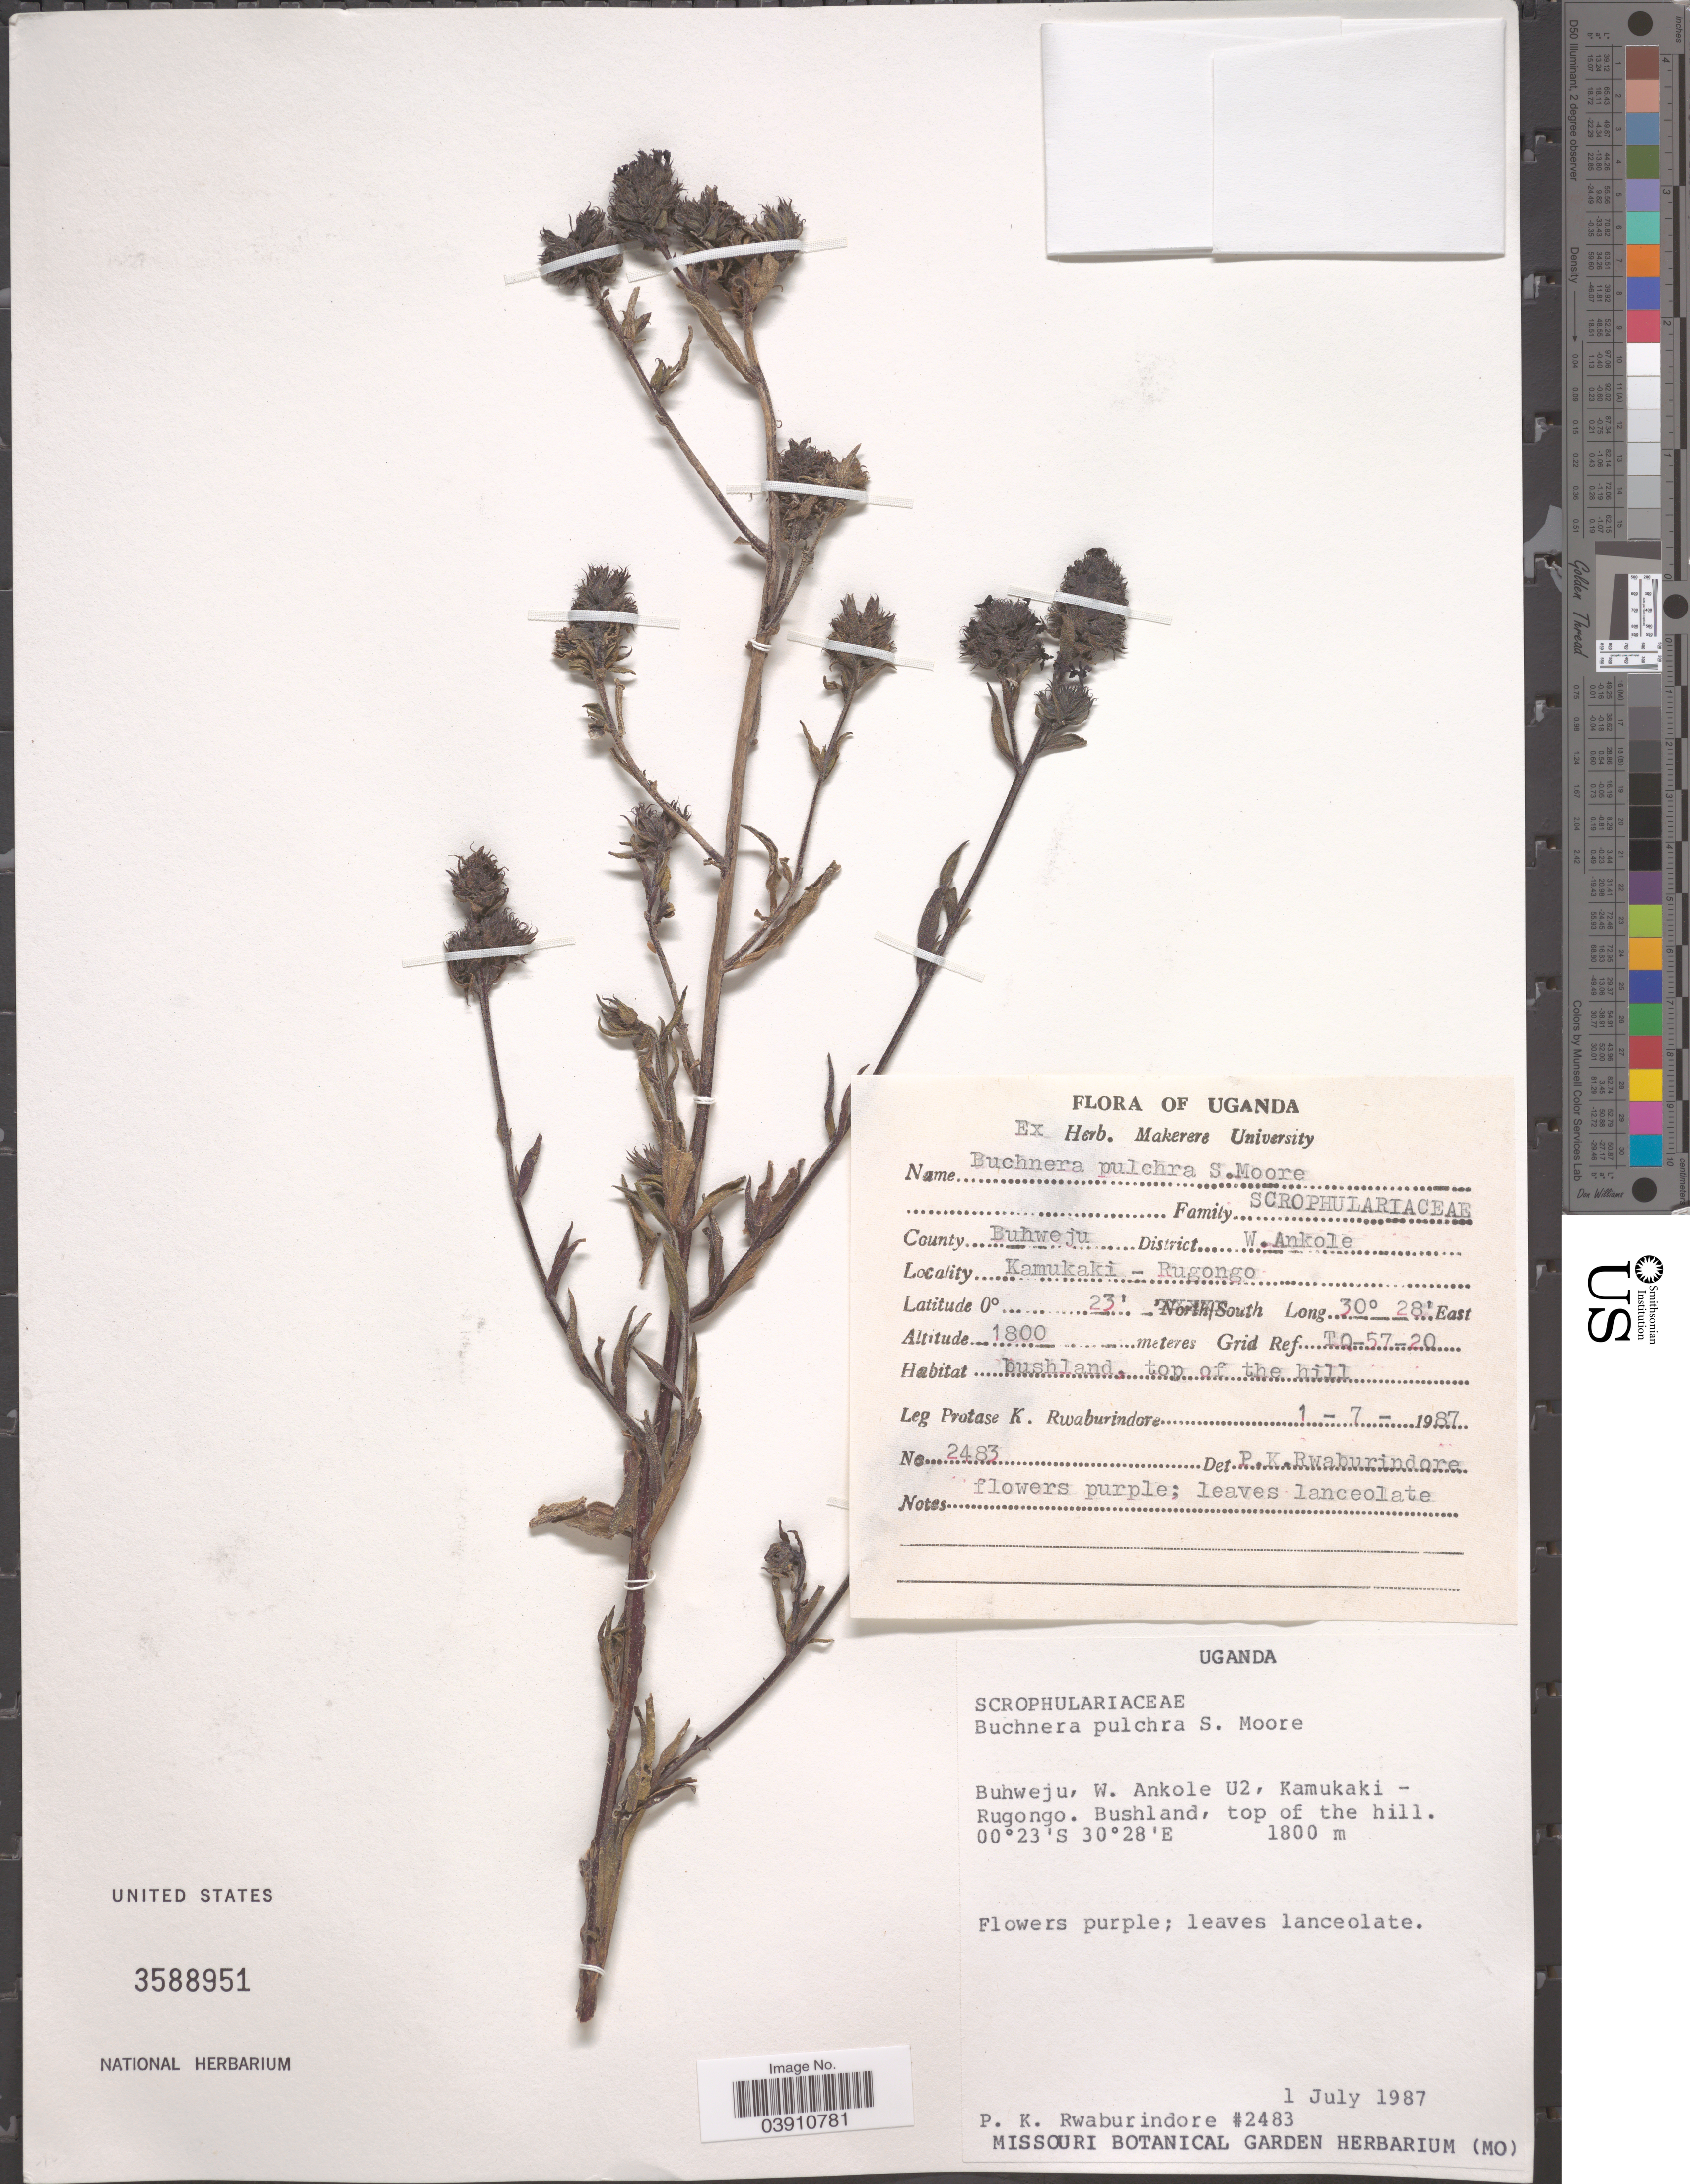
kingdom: Plantae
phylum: Tracheophyta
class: Magnoliopsida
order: Lamiales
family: Orobanchaceae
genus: Buchnera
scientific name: Buchnera pulchra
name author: Skan ex S. Moore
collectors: P. Rwaburindore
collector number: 2483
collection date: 1987-07-01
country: Uganda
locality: County Buhweju, District W. Ankole U2, Kamukaki - Rugongo. Bushland, top of hill.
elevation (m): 1800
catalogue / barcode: US 3588951